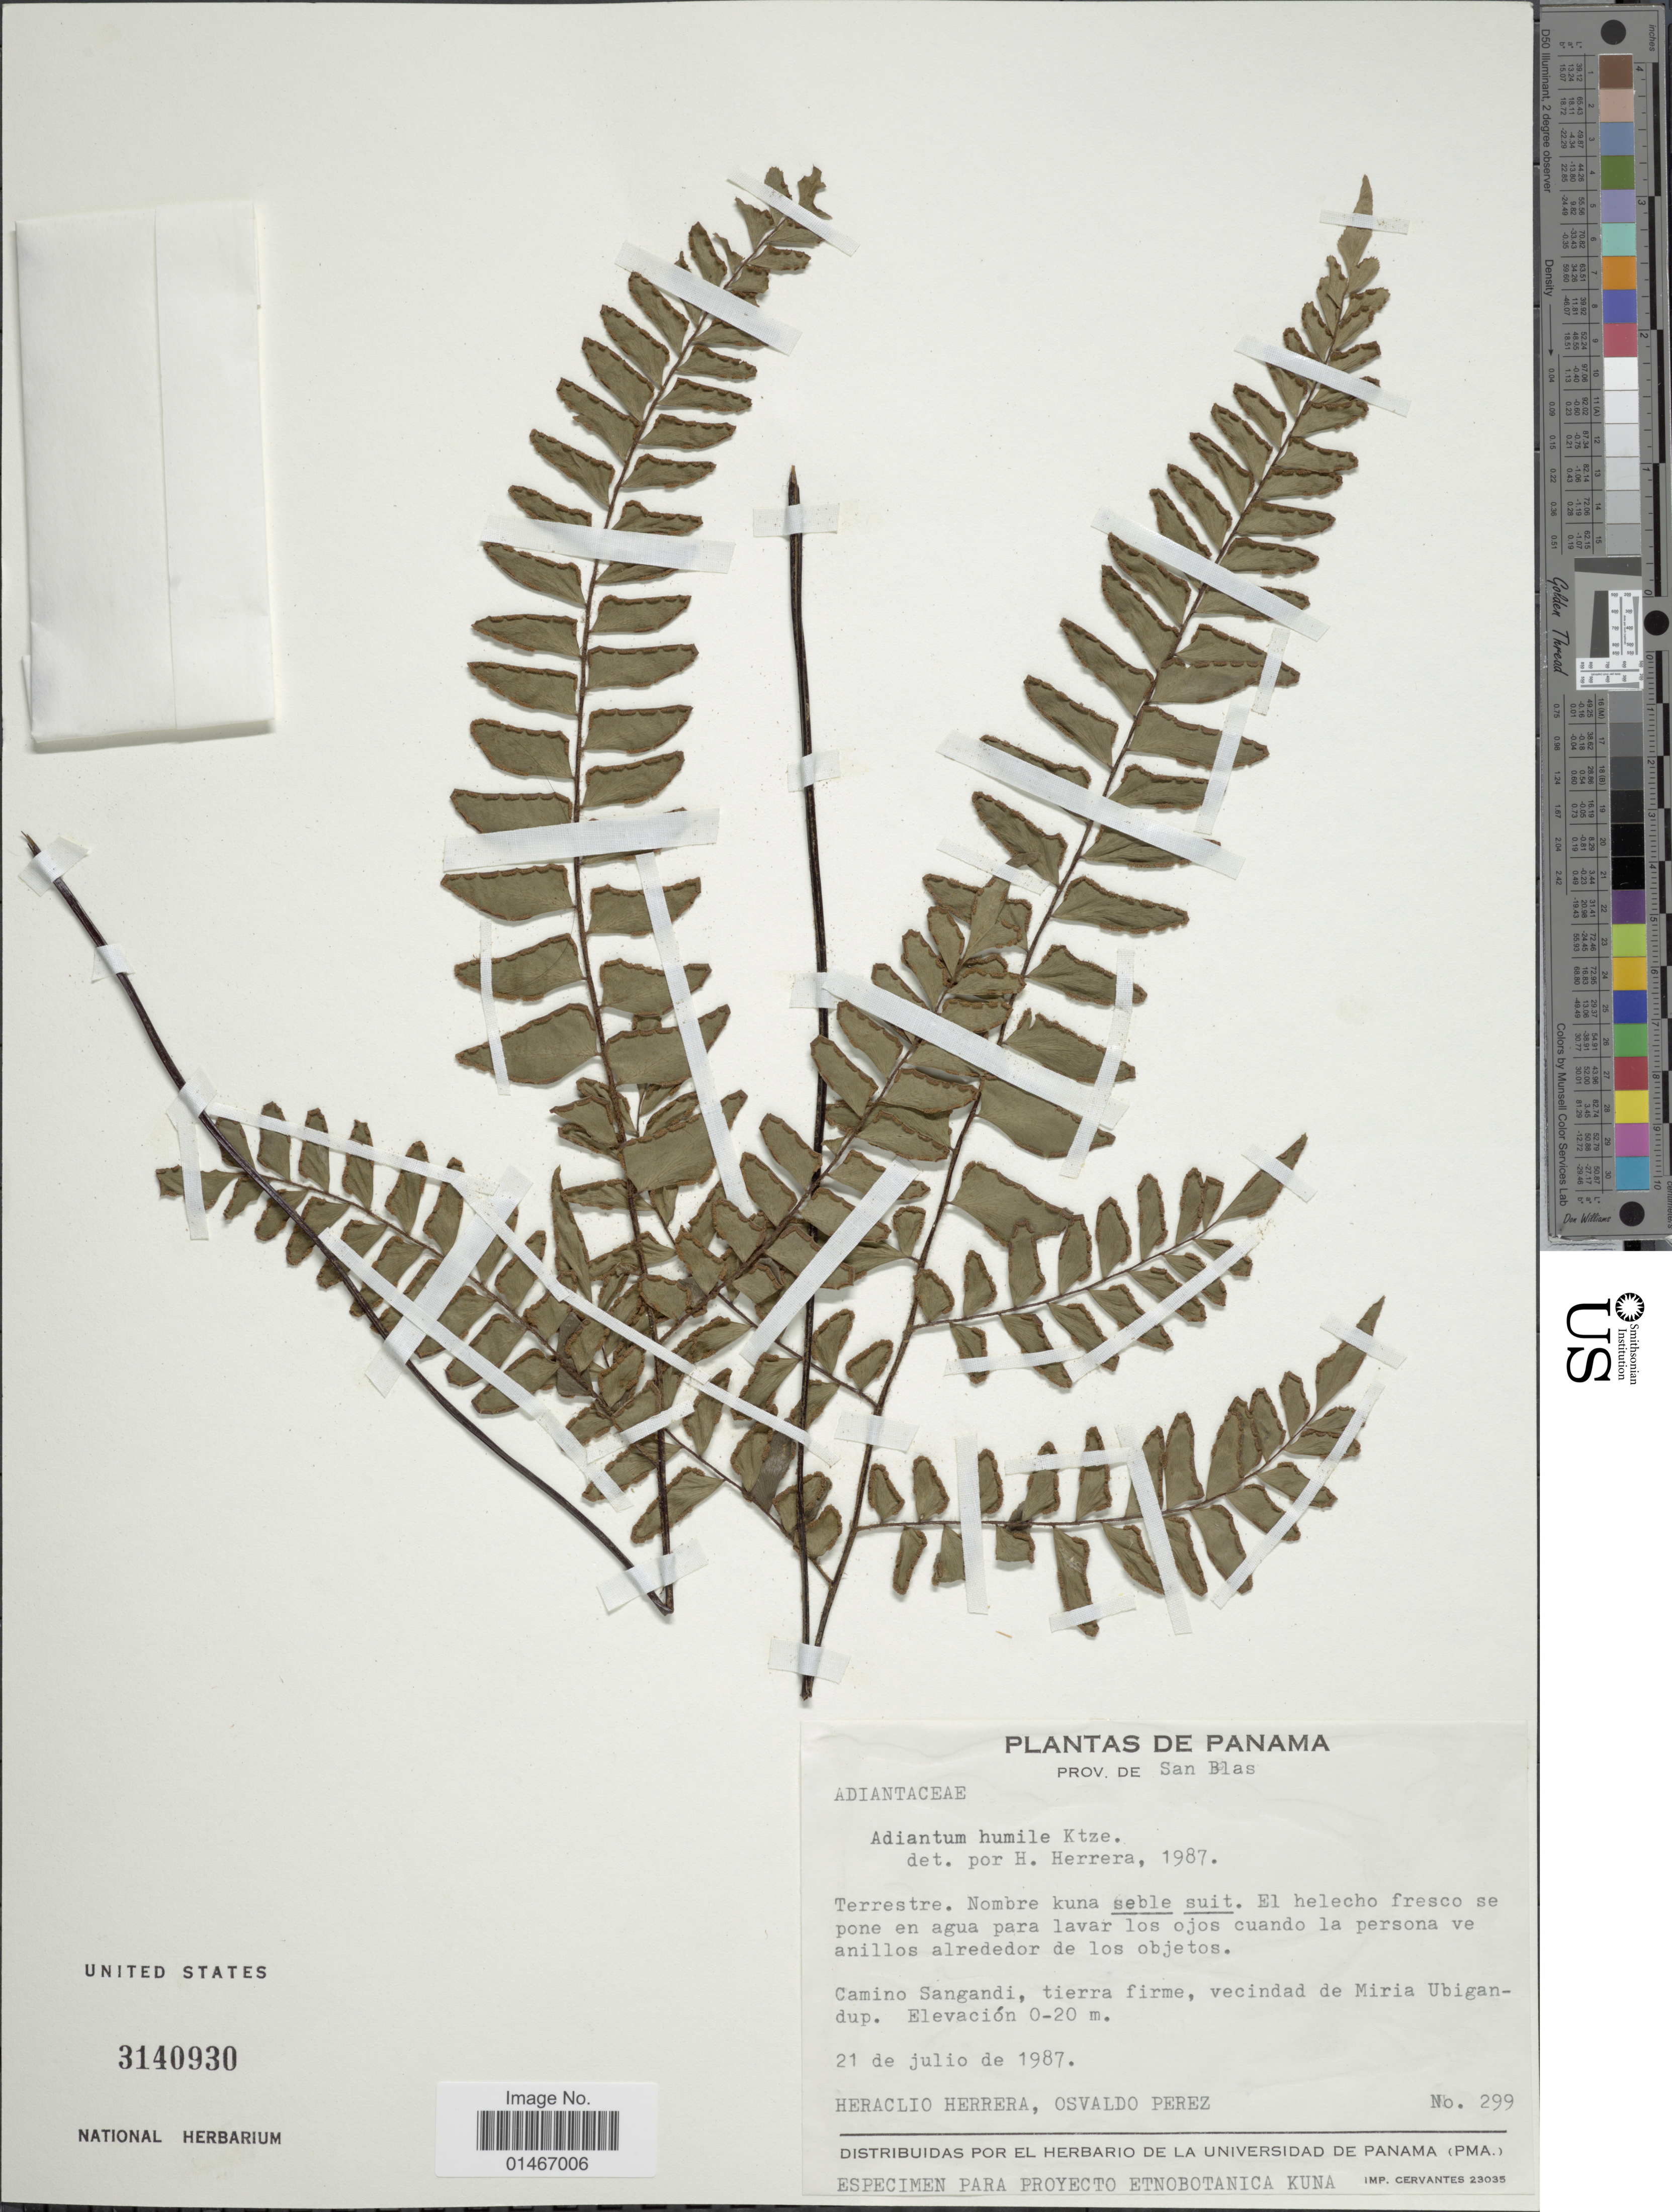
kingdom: Plantae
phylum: Tracheophyta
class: Polypodiopsida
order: Polypodiales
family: Pteridaceae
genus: Adiantum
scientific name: Adiantum killipii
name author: Maxon & Weath.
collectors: H. Herrera & O. Perez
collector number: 299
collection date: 1987-07-21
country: Panama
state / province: Kuna Yala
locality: Prov. De San Blas. Camino Sangandi, tierra firme, vecindad de Miria Ubigandup.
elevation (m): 0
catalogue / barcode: US 3140930